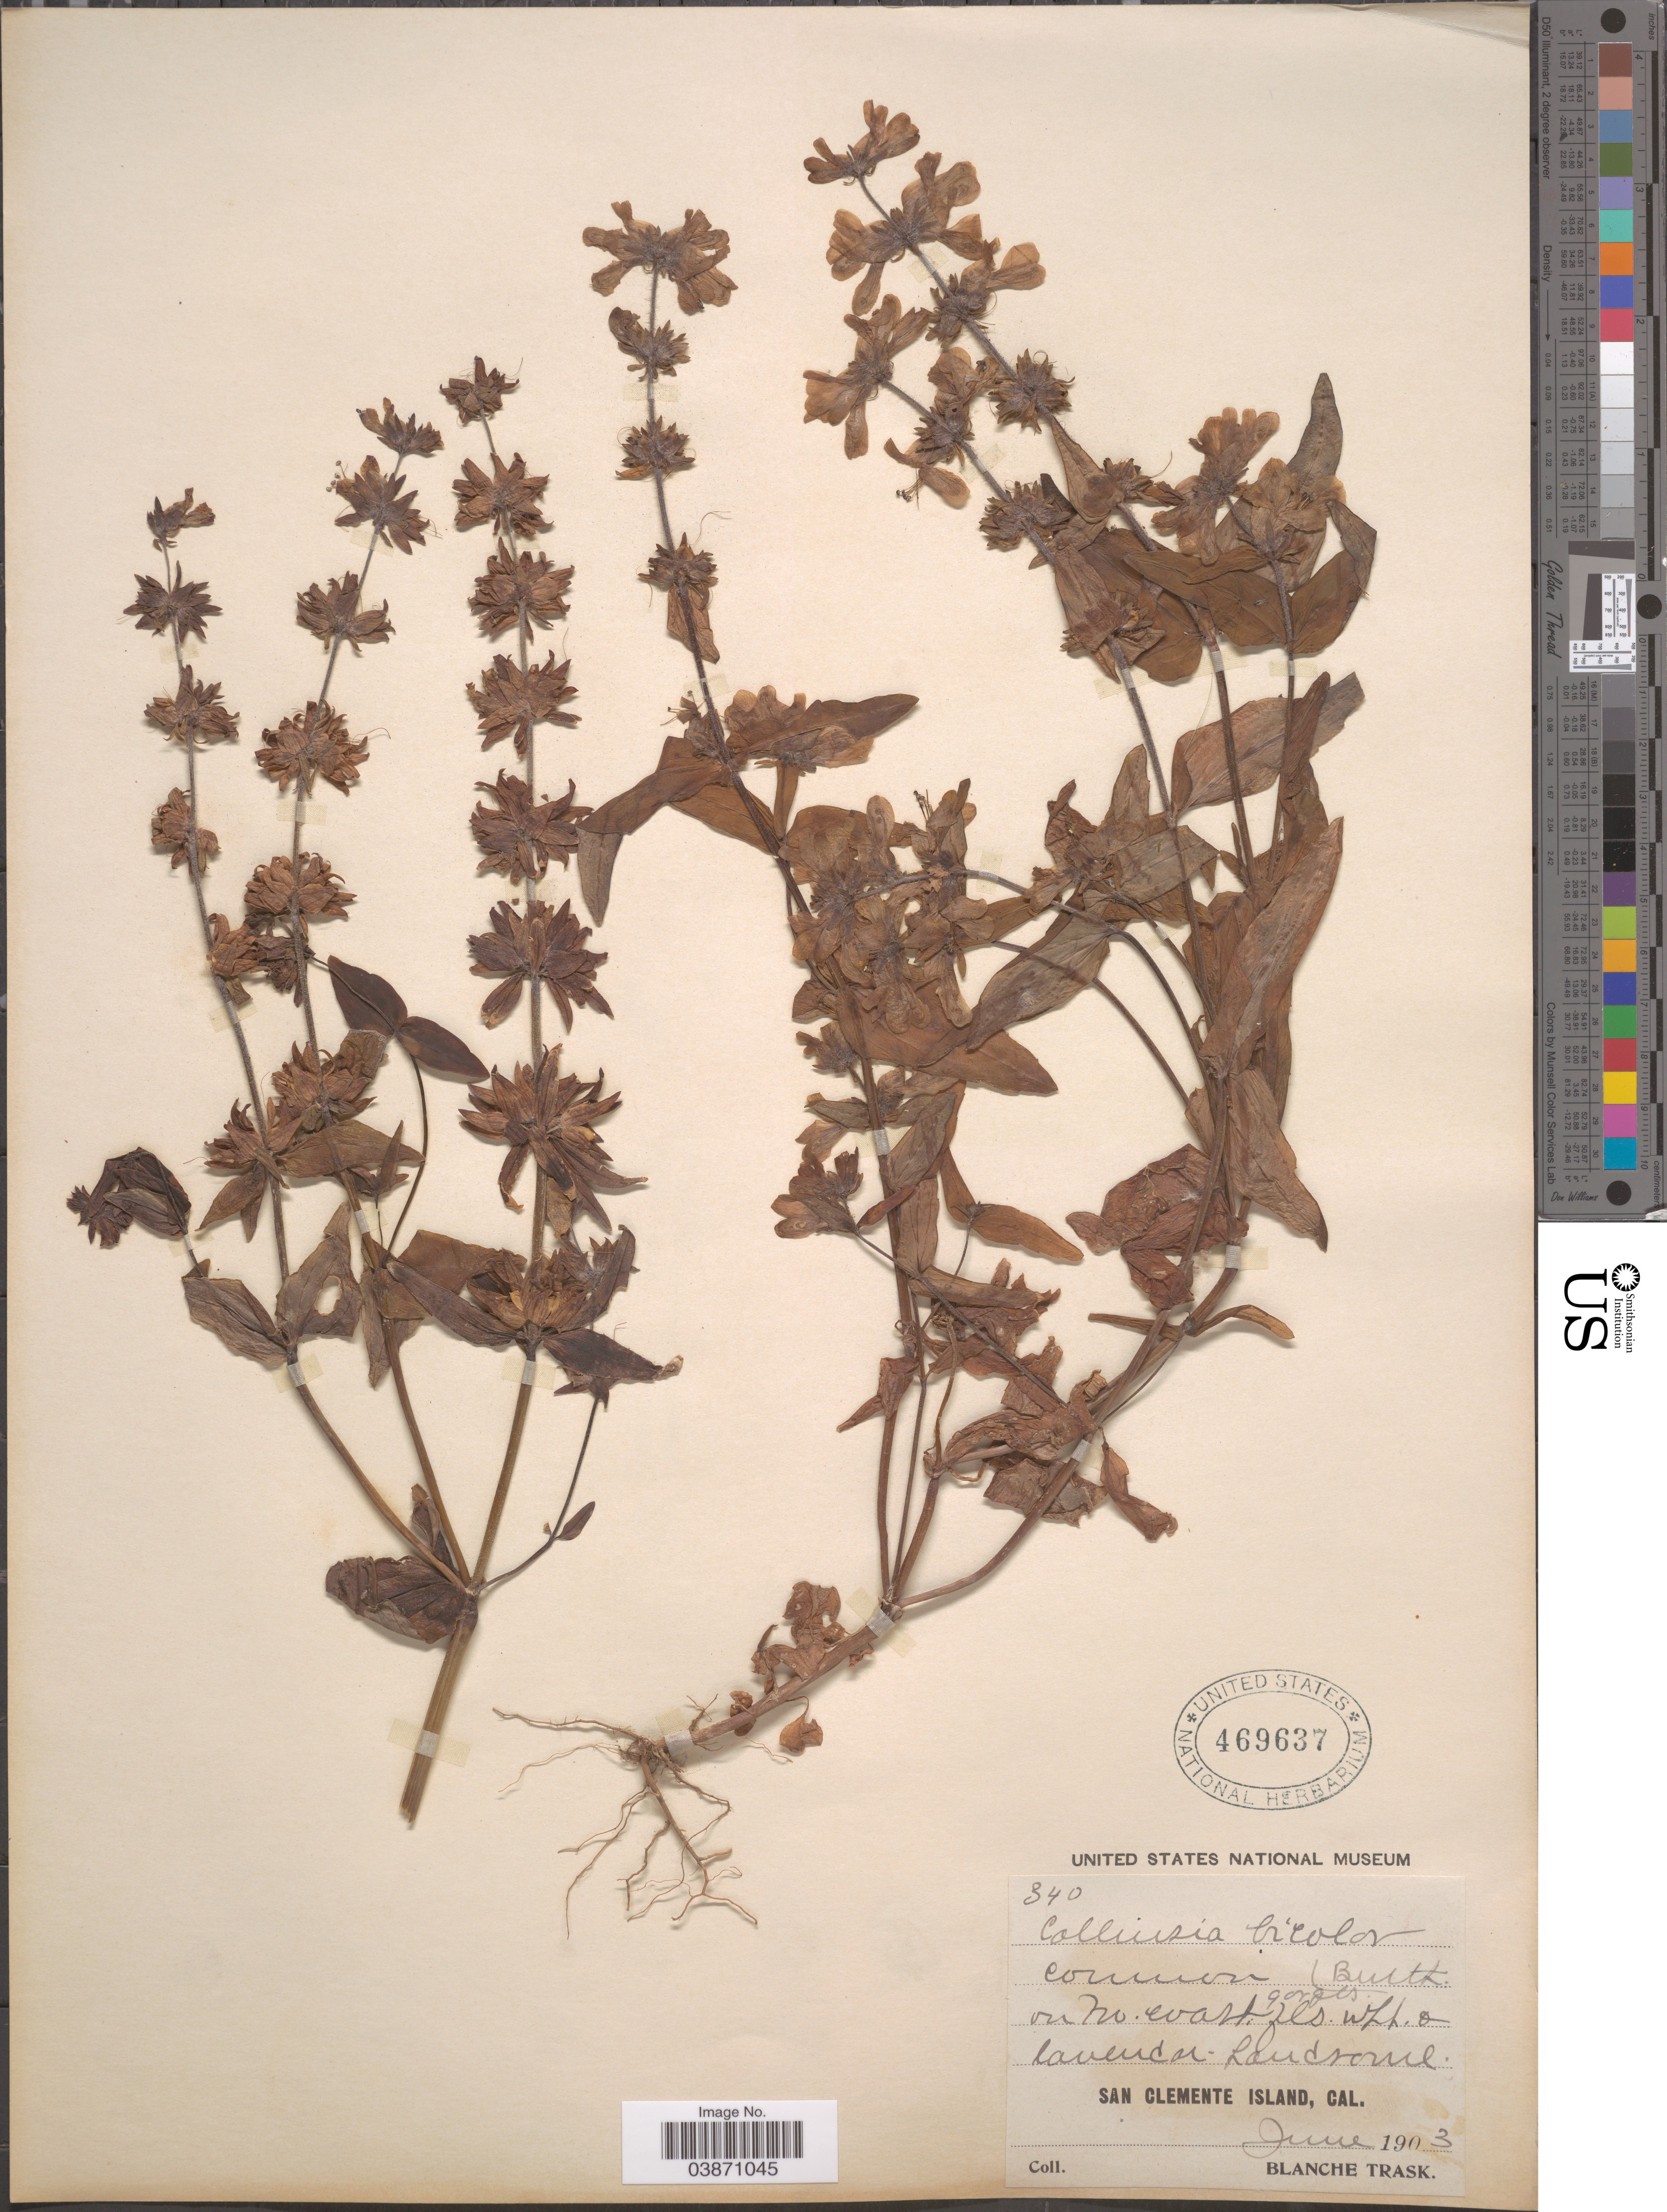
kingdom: Plantae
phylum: Tracheophyta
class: Magnoliopsida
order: Lamiales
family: Plantaginaceae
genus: Collinsia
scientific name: Collinsia bicolor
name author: Raf.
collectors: B. Trask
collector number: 340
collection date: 1903-06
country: United States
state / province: California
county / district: Los Angeles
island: San Clemente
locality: San Clemente Island.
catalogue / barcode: US 469637